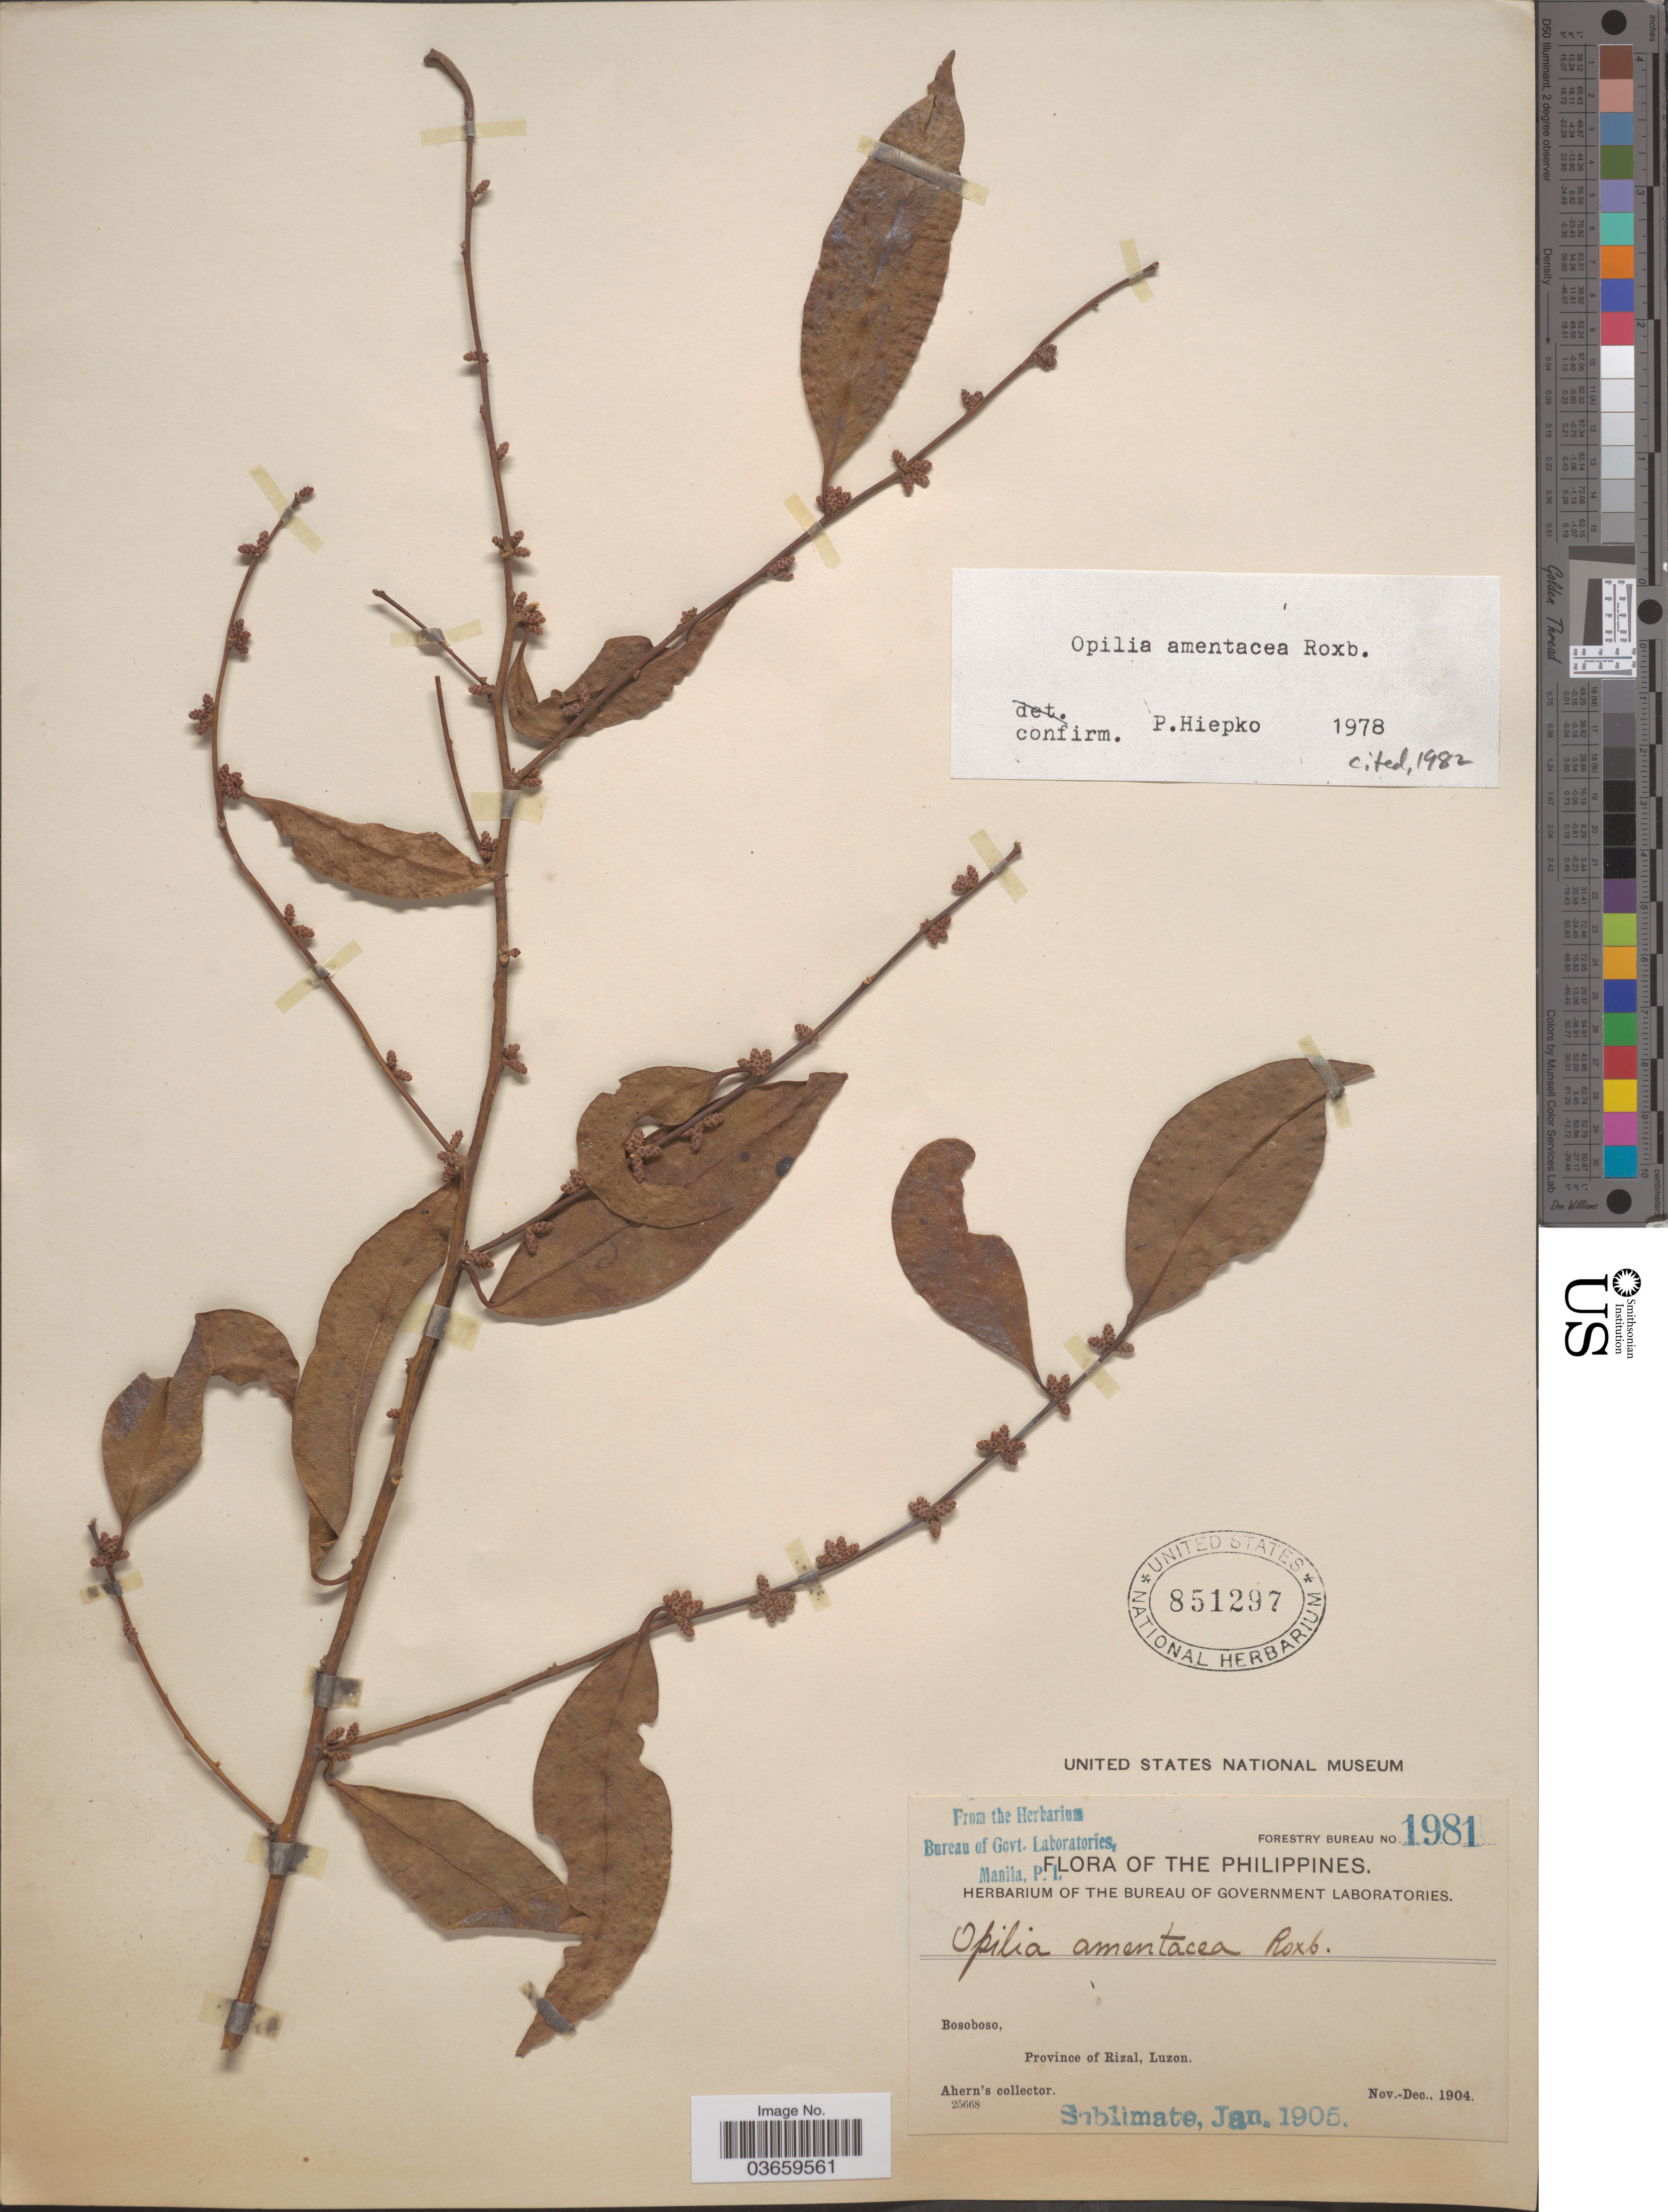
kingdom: Plantae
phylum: Tracheophyta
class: Magnoliopsida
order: Santalales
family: Opiliaceae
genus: Opilia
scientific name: Opilia amentacea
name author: Roxb.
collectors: Ahern's collector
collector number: Forestry Bureau 1981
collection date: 1904-11/1904-12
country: Philippines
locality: Bosoboso, Province of Rizal, Luzon.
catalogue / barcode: US 851297